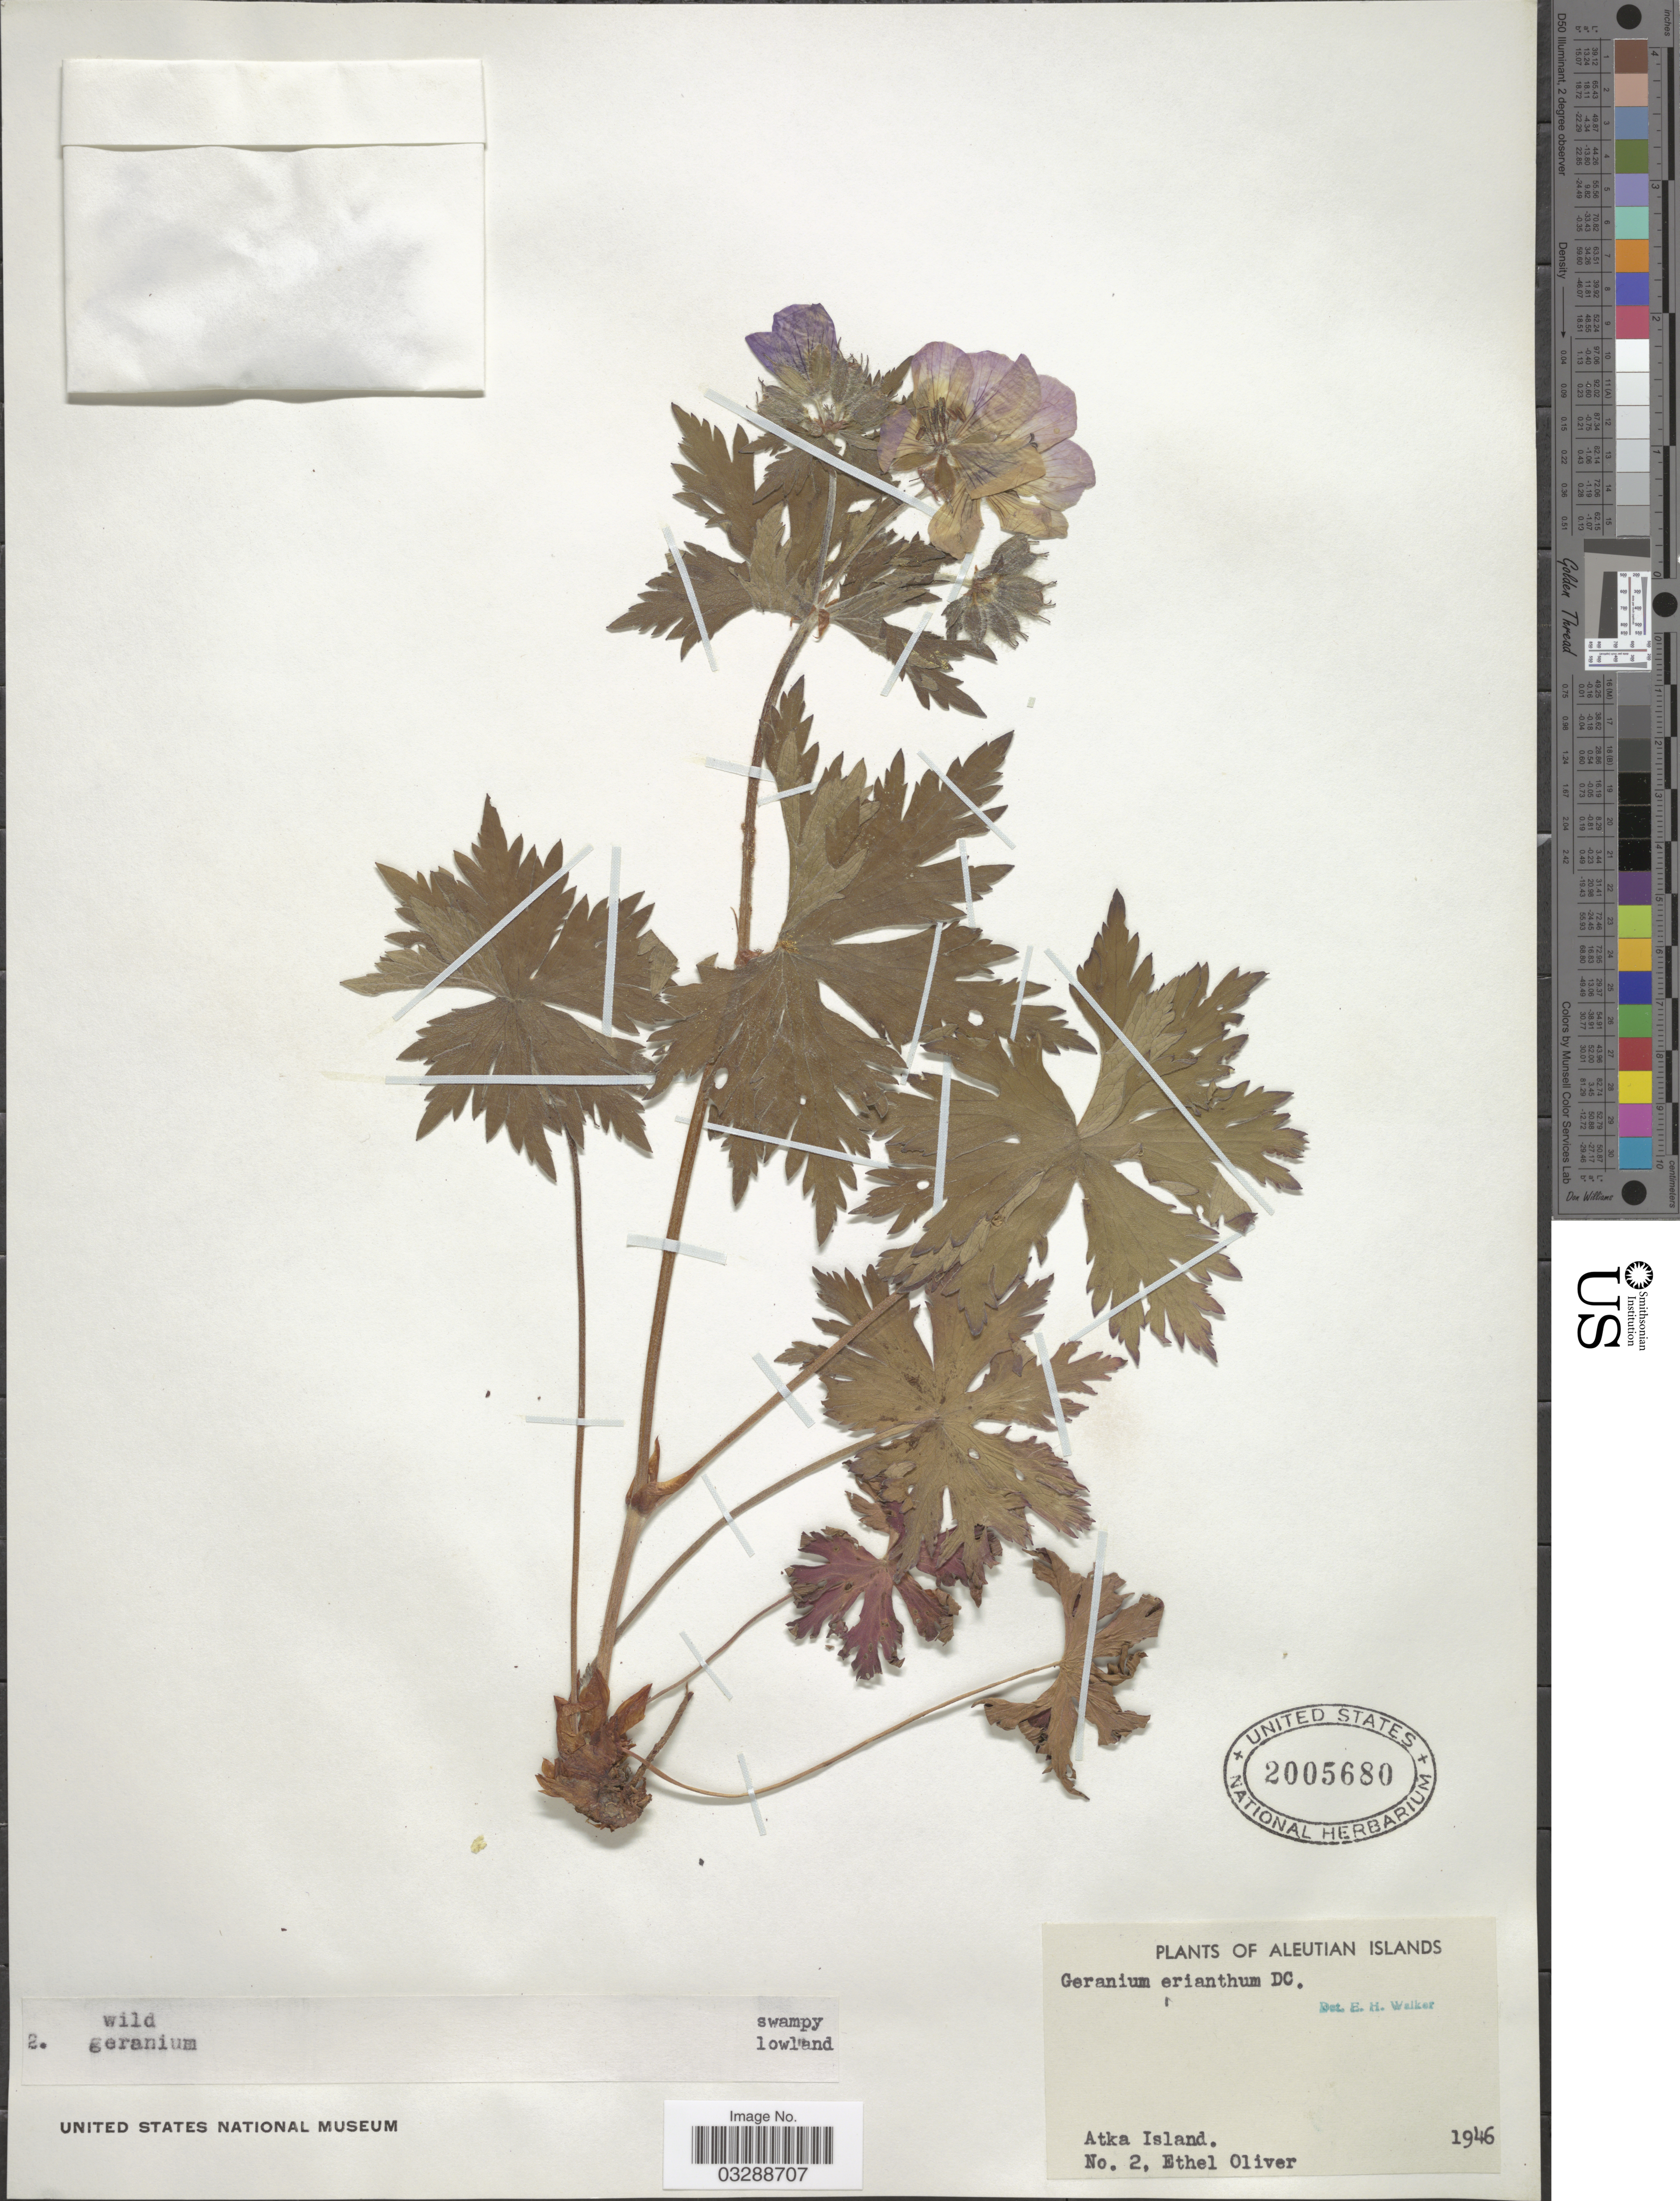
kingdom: Plantae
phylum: Tracheophyta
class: Magnoliopsida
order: Geraniales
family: Geraniaceae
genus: Geranium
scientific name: Geranium erianthum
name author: DC.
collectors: E. Oliver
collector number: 2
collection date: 1946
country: United States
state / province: Alaska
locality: Aleutian Islands, Atka Island.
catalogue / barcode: US 2005680